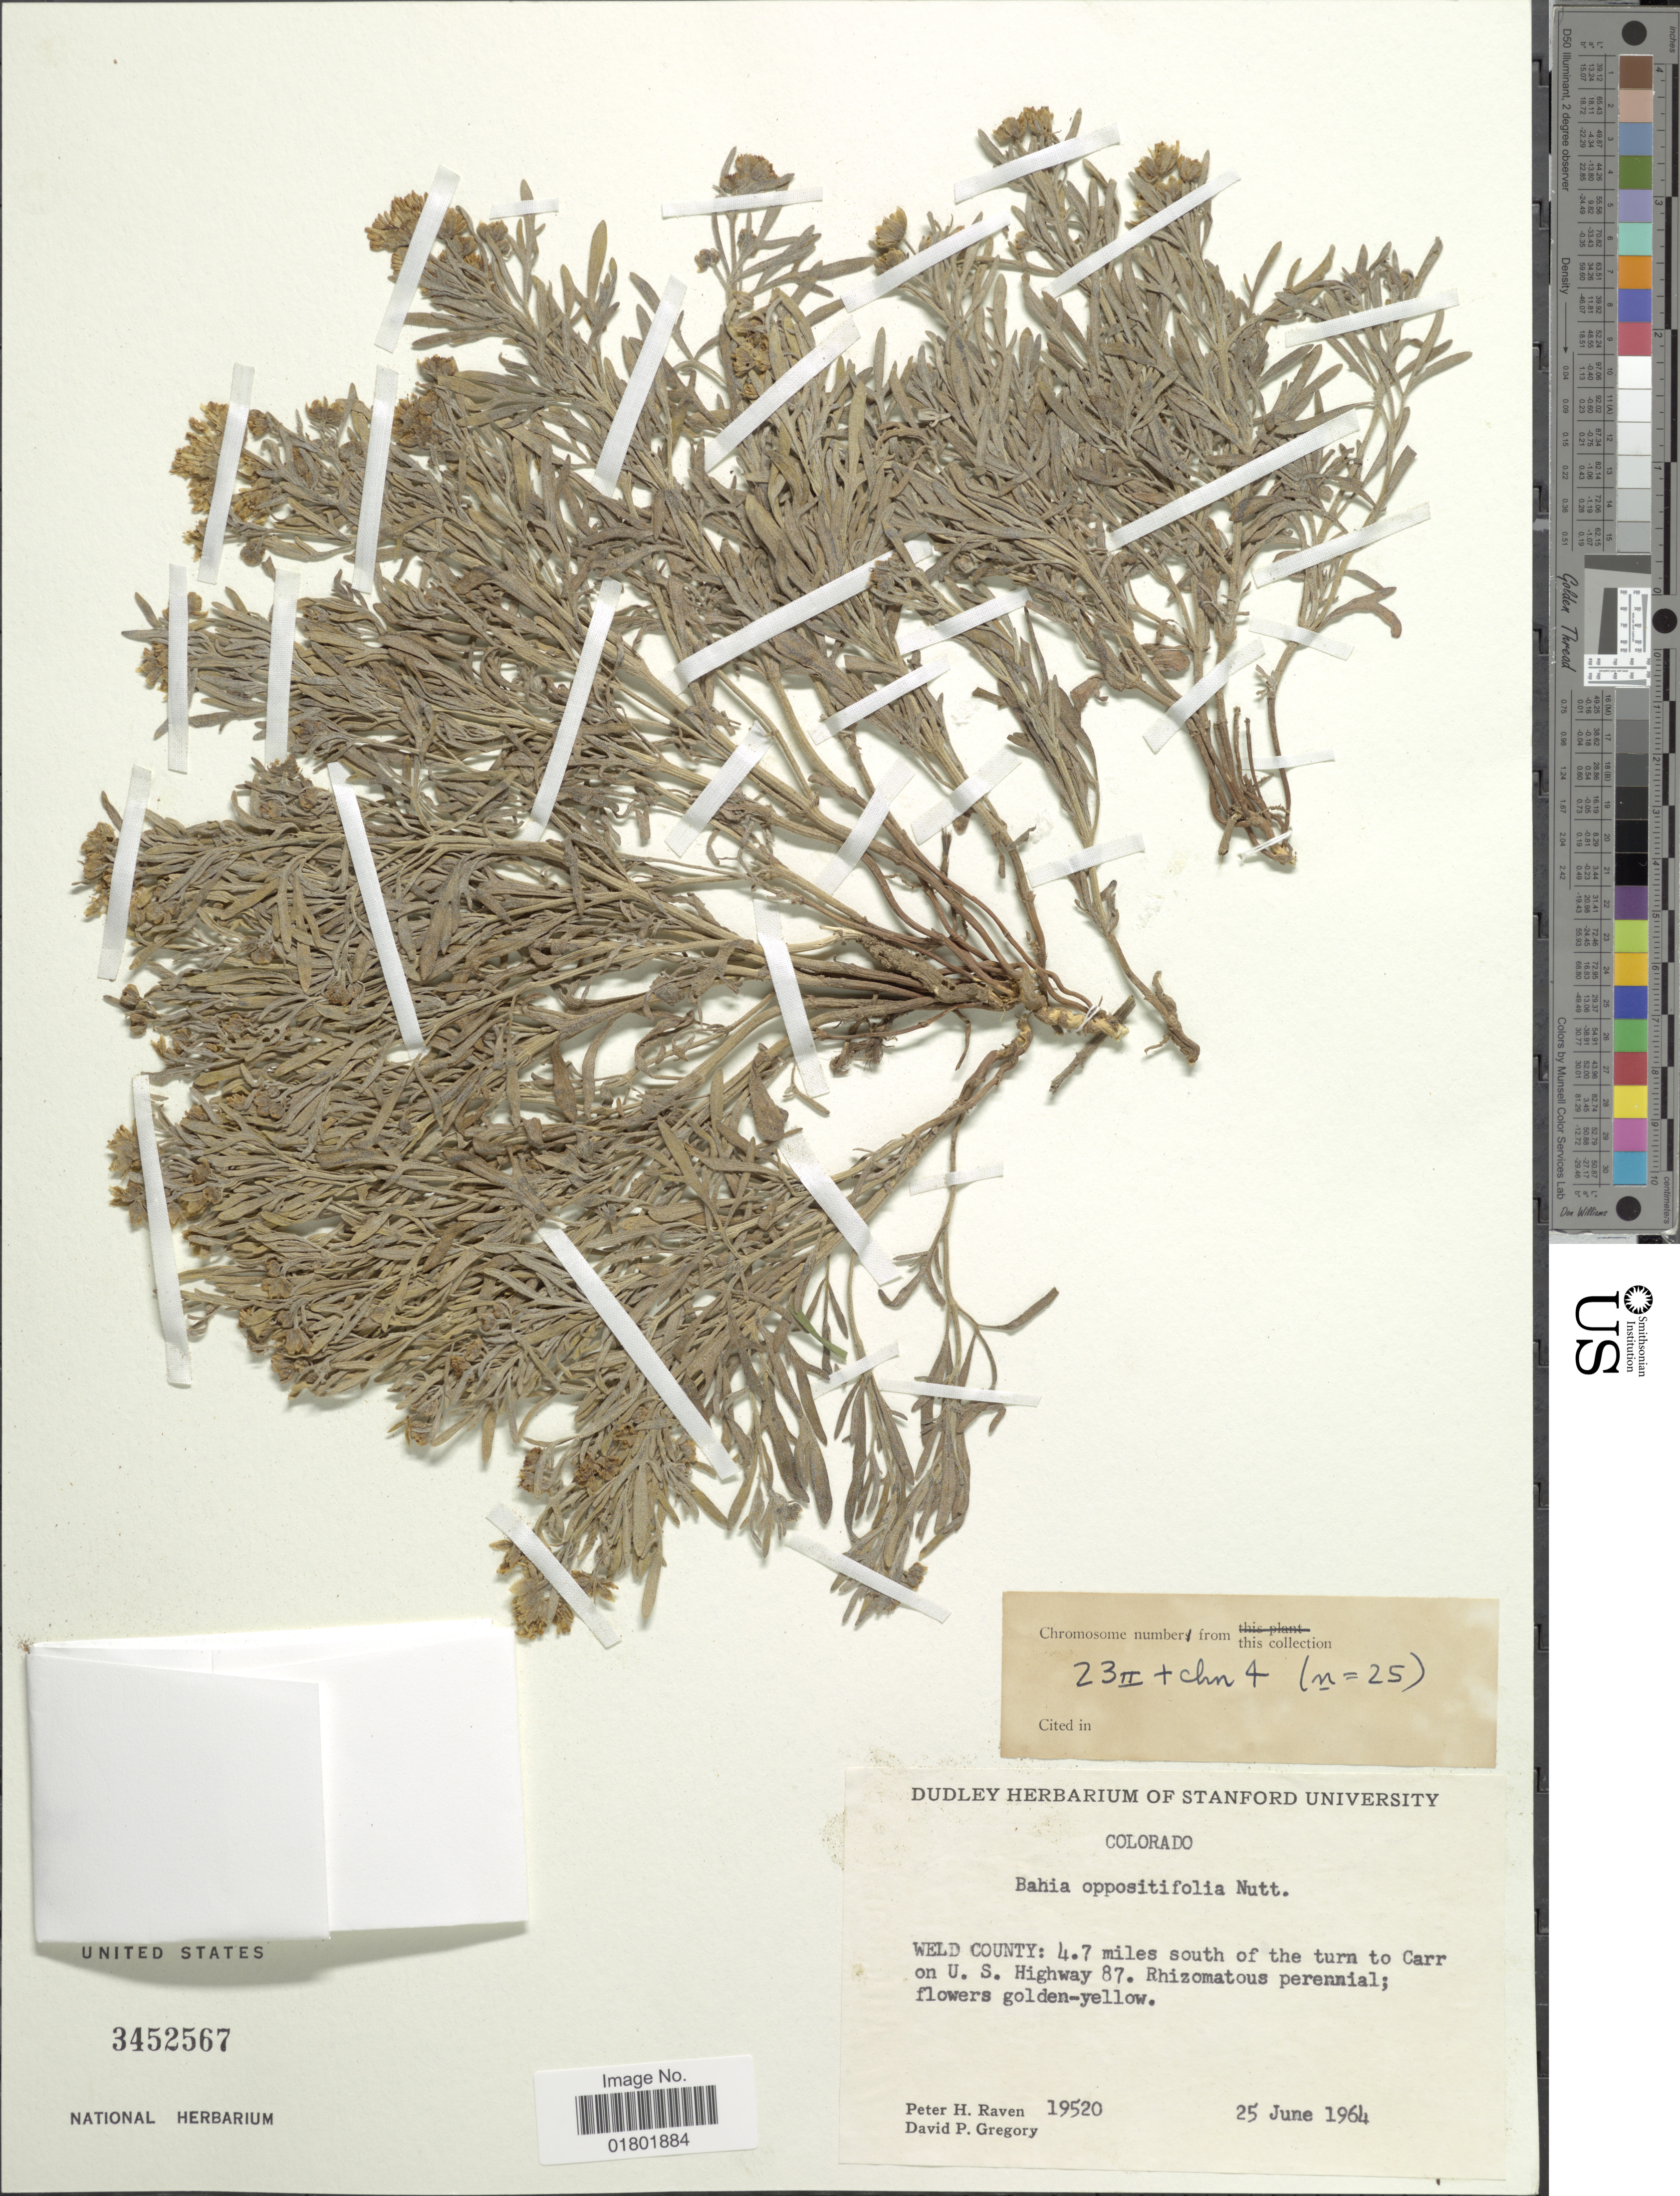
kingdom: Plantae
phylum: Tracheophyta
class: Magnoliopsida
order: Asterales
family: Asteraceae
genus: Bahia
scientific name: Bahia oppositifolia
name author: Nutt.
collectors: P. Raven & D. Gregory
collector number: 19520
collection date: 1964-06-25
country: United States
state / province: Colorado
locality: Weld county, 4.7 miles south of the turn to Carr on U. S. Highway 87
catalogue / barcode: US 3452567